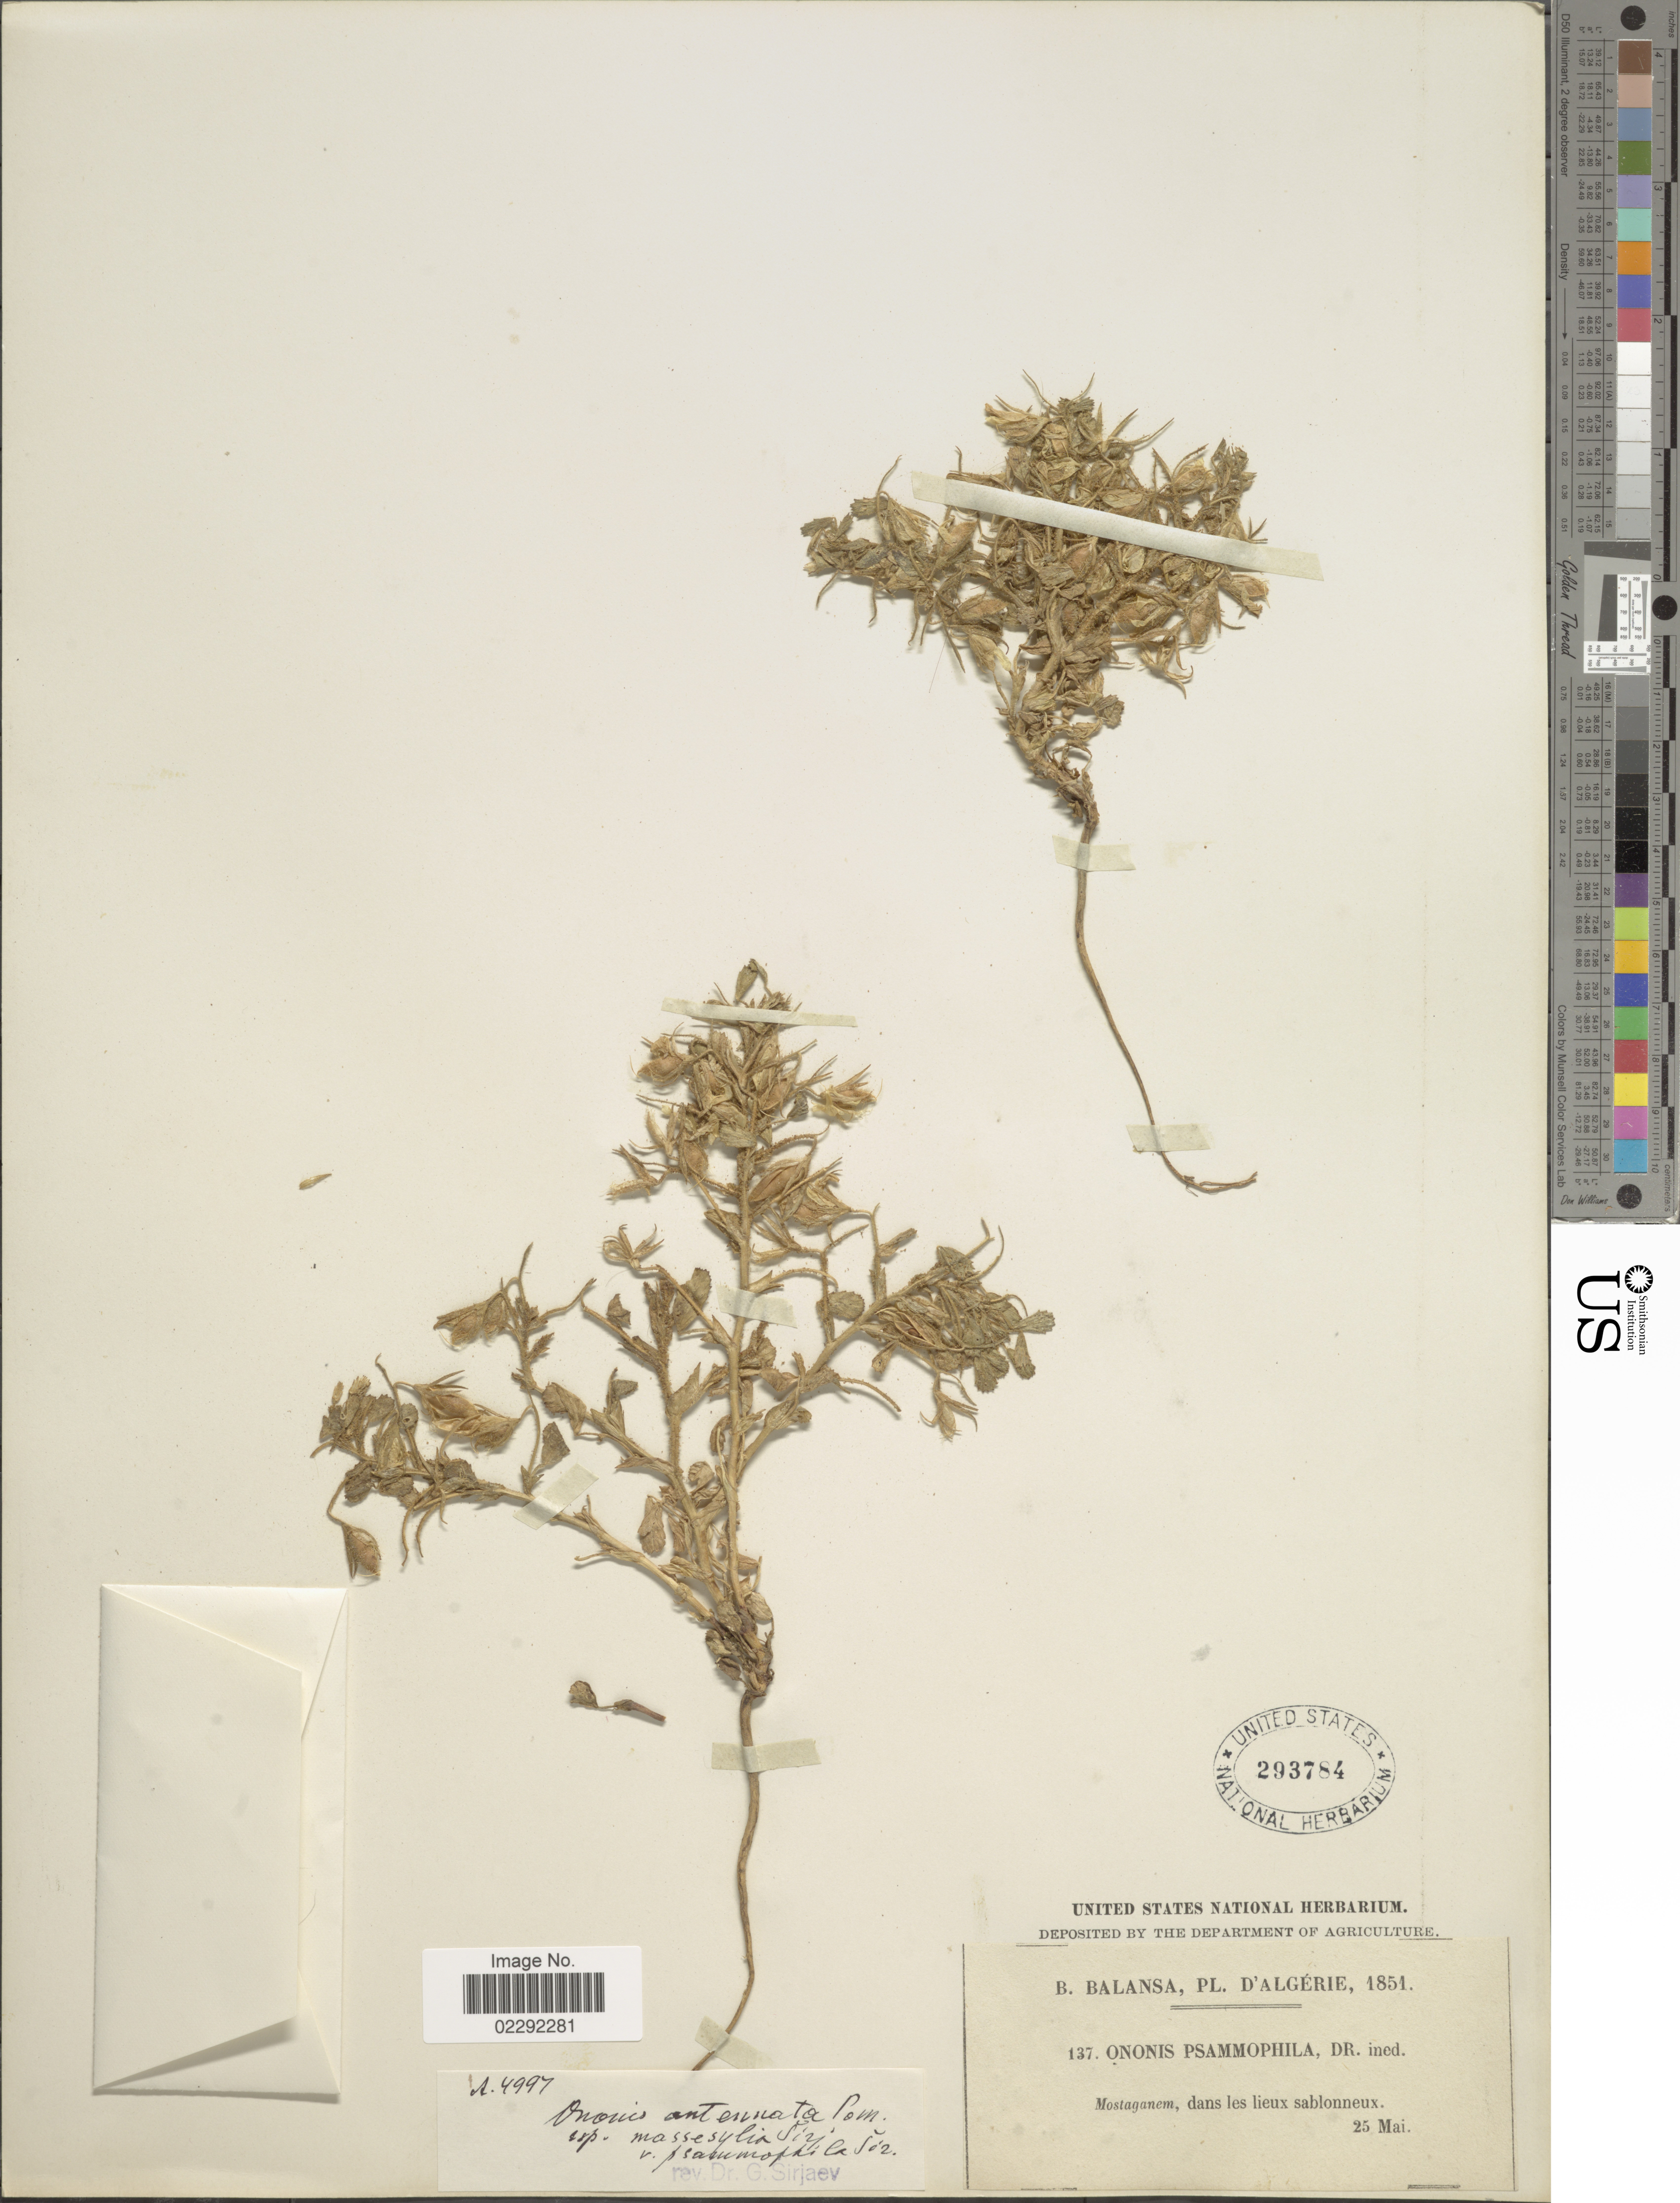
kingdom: Plantae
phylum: Tracheophyta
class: Magnoliopsida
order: Fabales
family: Fabaceae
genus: Ononis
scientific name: Ononis antennata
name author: Pomel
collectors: B. Balansa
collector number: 137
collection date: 1851-05-25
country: Algeria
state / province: Mostaganem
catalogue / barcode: US 293784